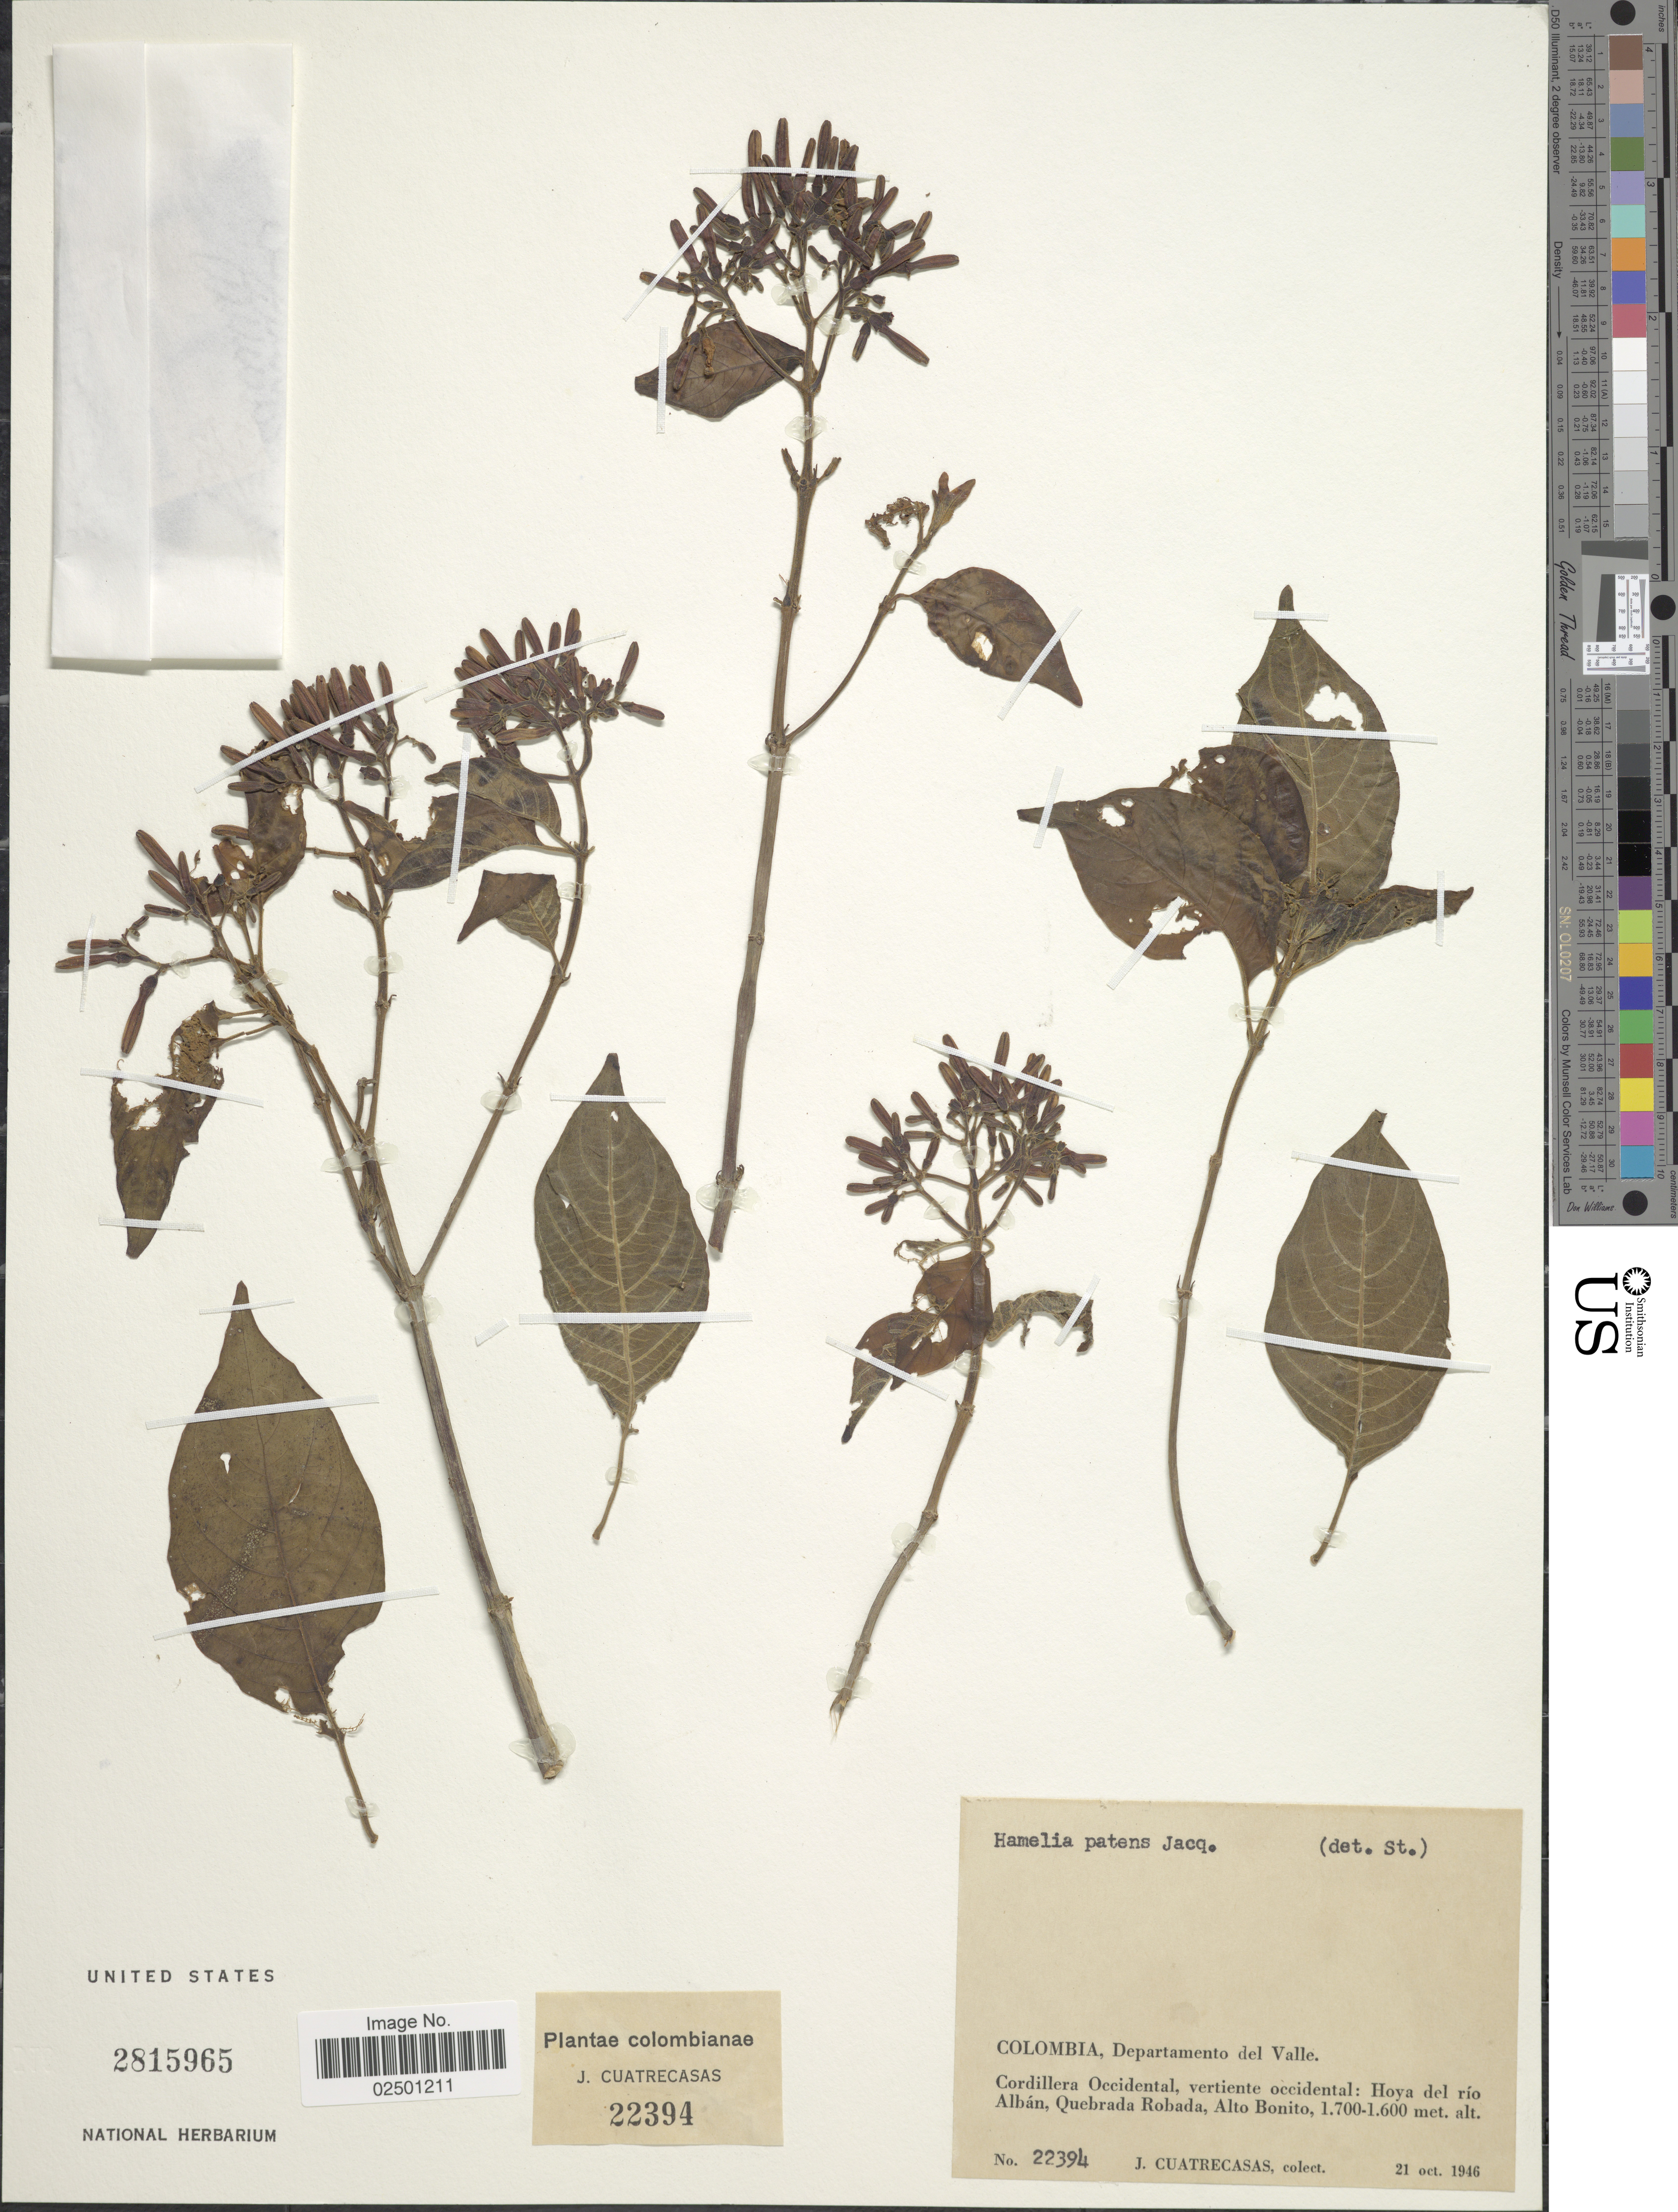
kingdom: Plantae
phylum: Tracheophyta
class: Magnoliopsida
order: Gentianales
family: Rubiaceae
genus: Hamelia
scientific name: Hamelia patens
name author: Jacq.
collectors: J. Cuatrecasas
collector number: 22394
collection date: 1946-10-21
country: Colombia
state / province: Valle del Cauca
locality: Departamento del Valle. Cordillera Occidental, vertiente occidental: Hoya del rio Alban, Quebrada Robada, Alto Bonito.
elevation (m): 1600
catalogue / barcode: US 2815965